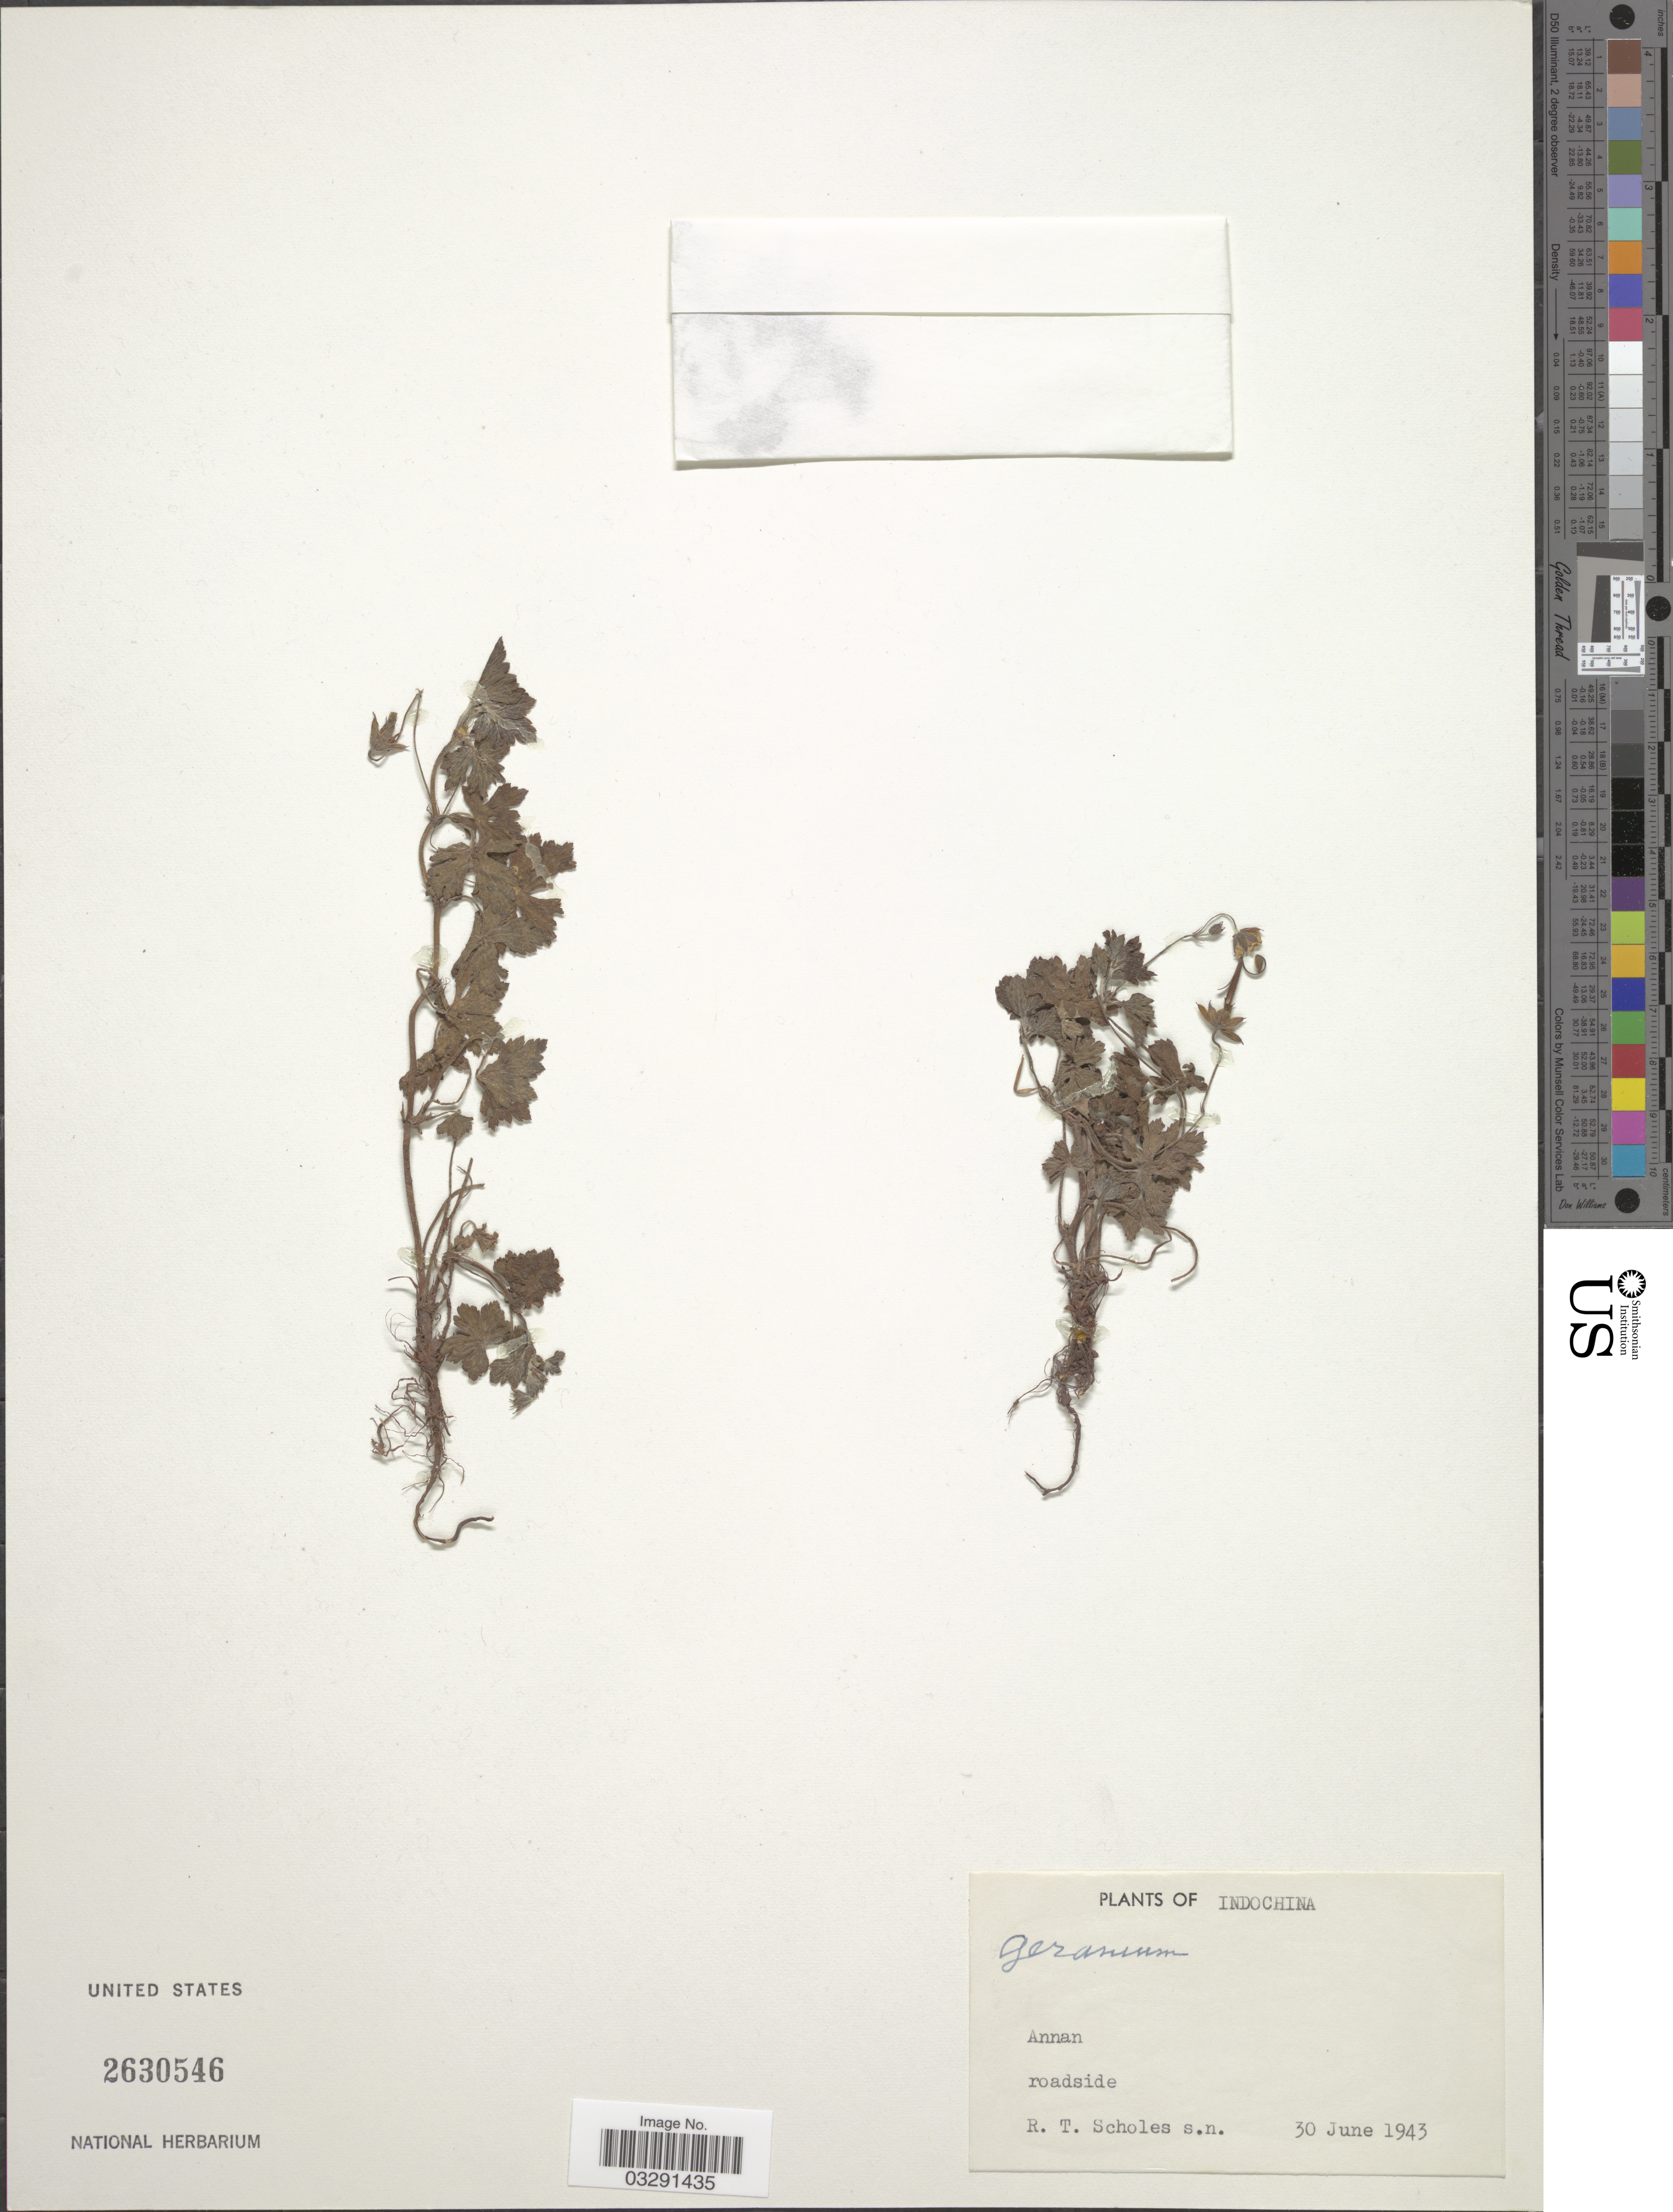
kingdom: Plantae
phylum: Tracheophyta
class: Magnoliopsida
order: Geraniales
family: Geraniaceae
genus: Geranium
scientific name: Geranium nepalense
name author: Sweet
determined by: Aedo, C.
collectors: R. Scholes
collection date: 1943-06-30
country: Vietnam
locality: Indochina. Annan roadside.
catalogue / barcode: US 2630546